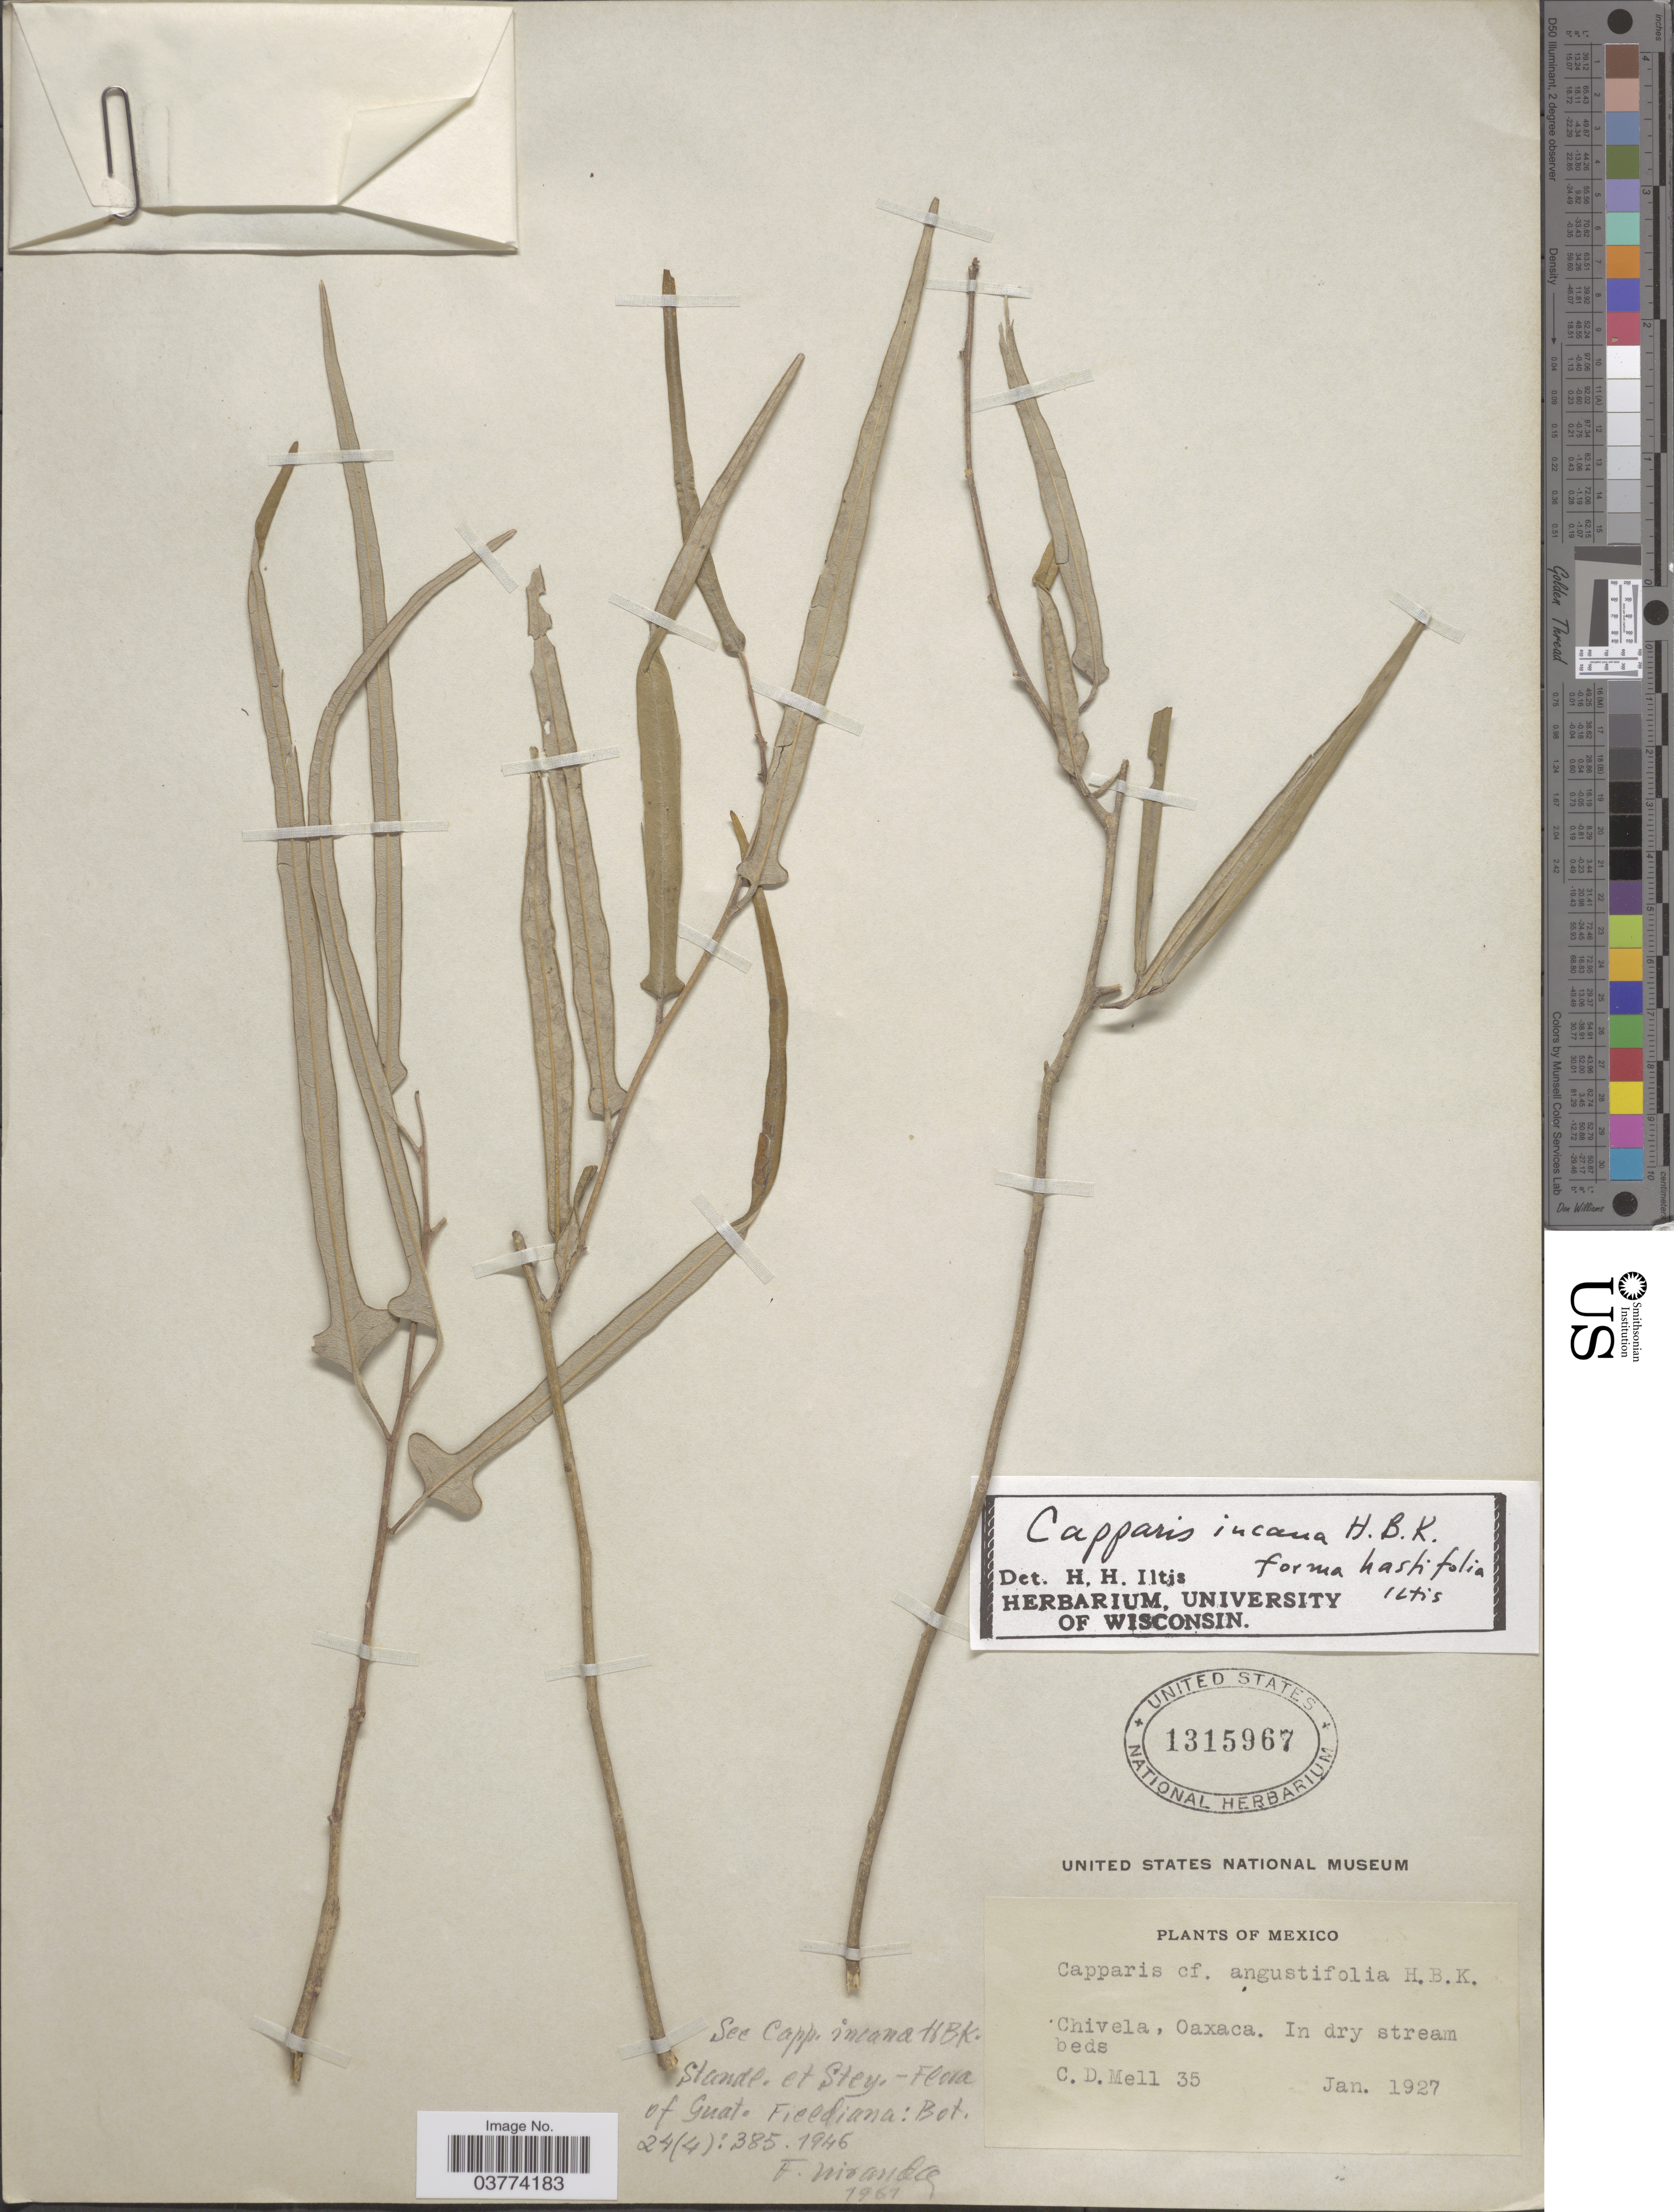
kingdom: Plantae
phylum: Tracheophyta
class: Magnoliopsida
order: Brassicales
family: Capparaceae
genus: Quadrella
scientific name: Quadrella incana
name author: (Kunth) Iltis & Cornejo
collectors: C. D. Mell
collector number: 35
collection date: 1927-01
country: Mexico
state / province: Oaxaca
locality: Chivela. In dry stream beds.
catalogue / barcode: US 1315967